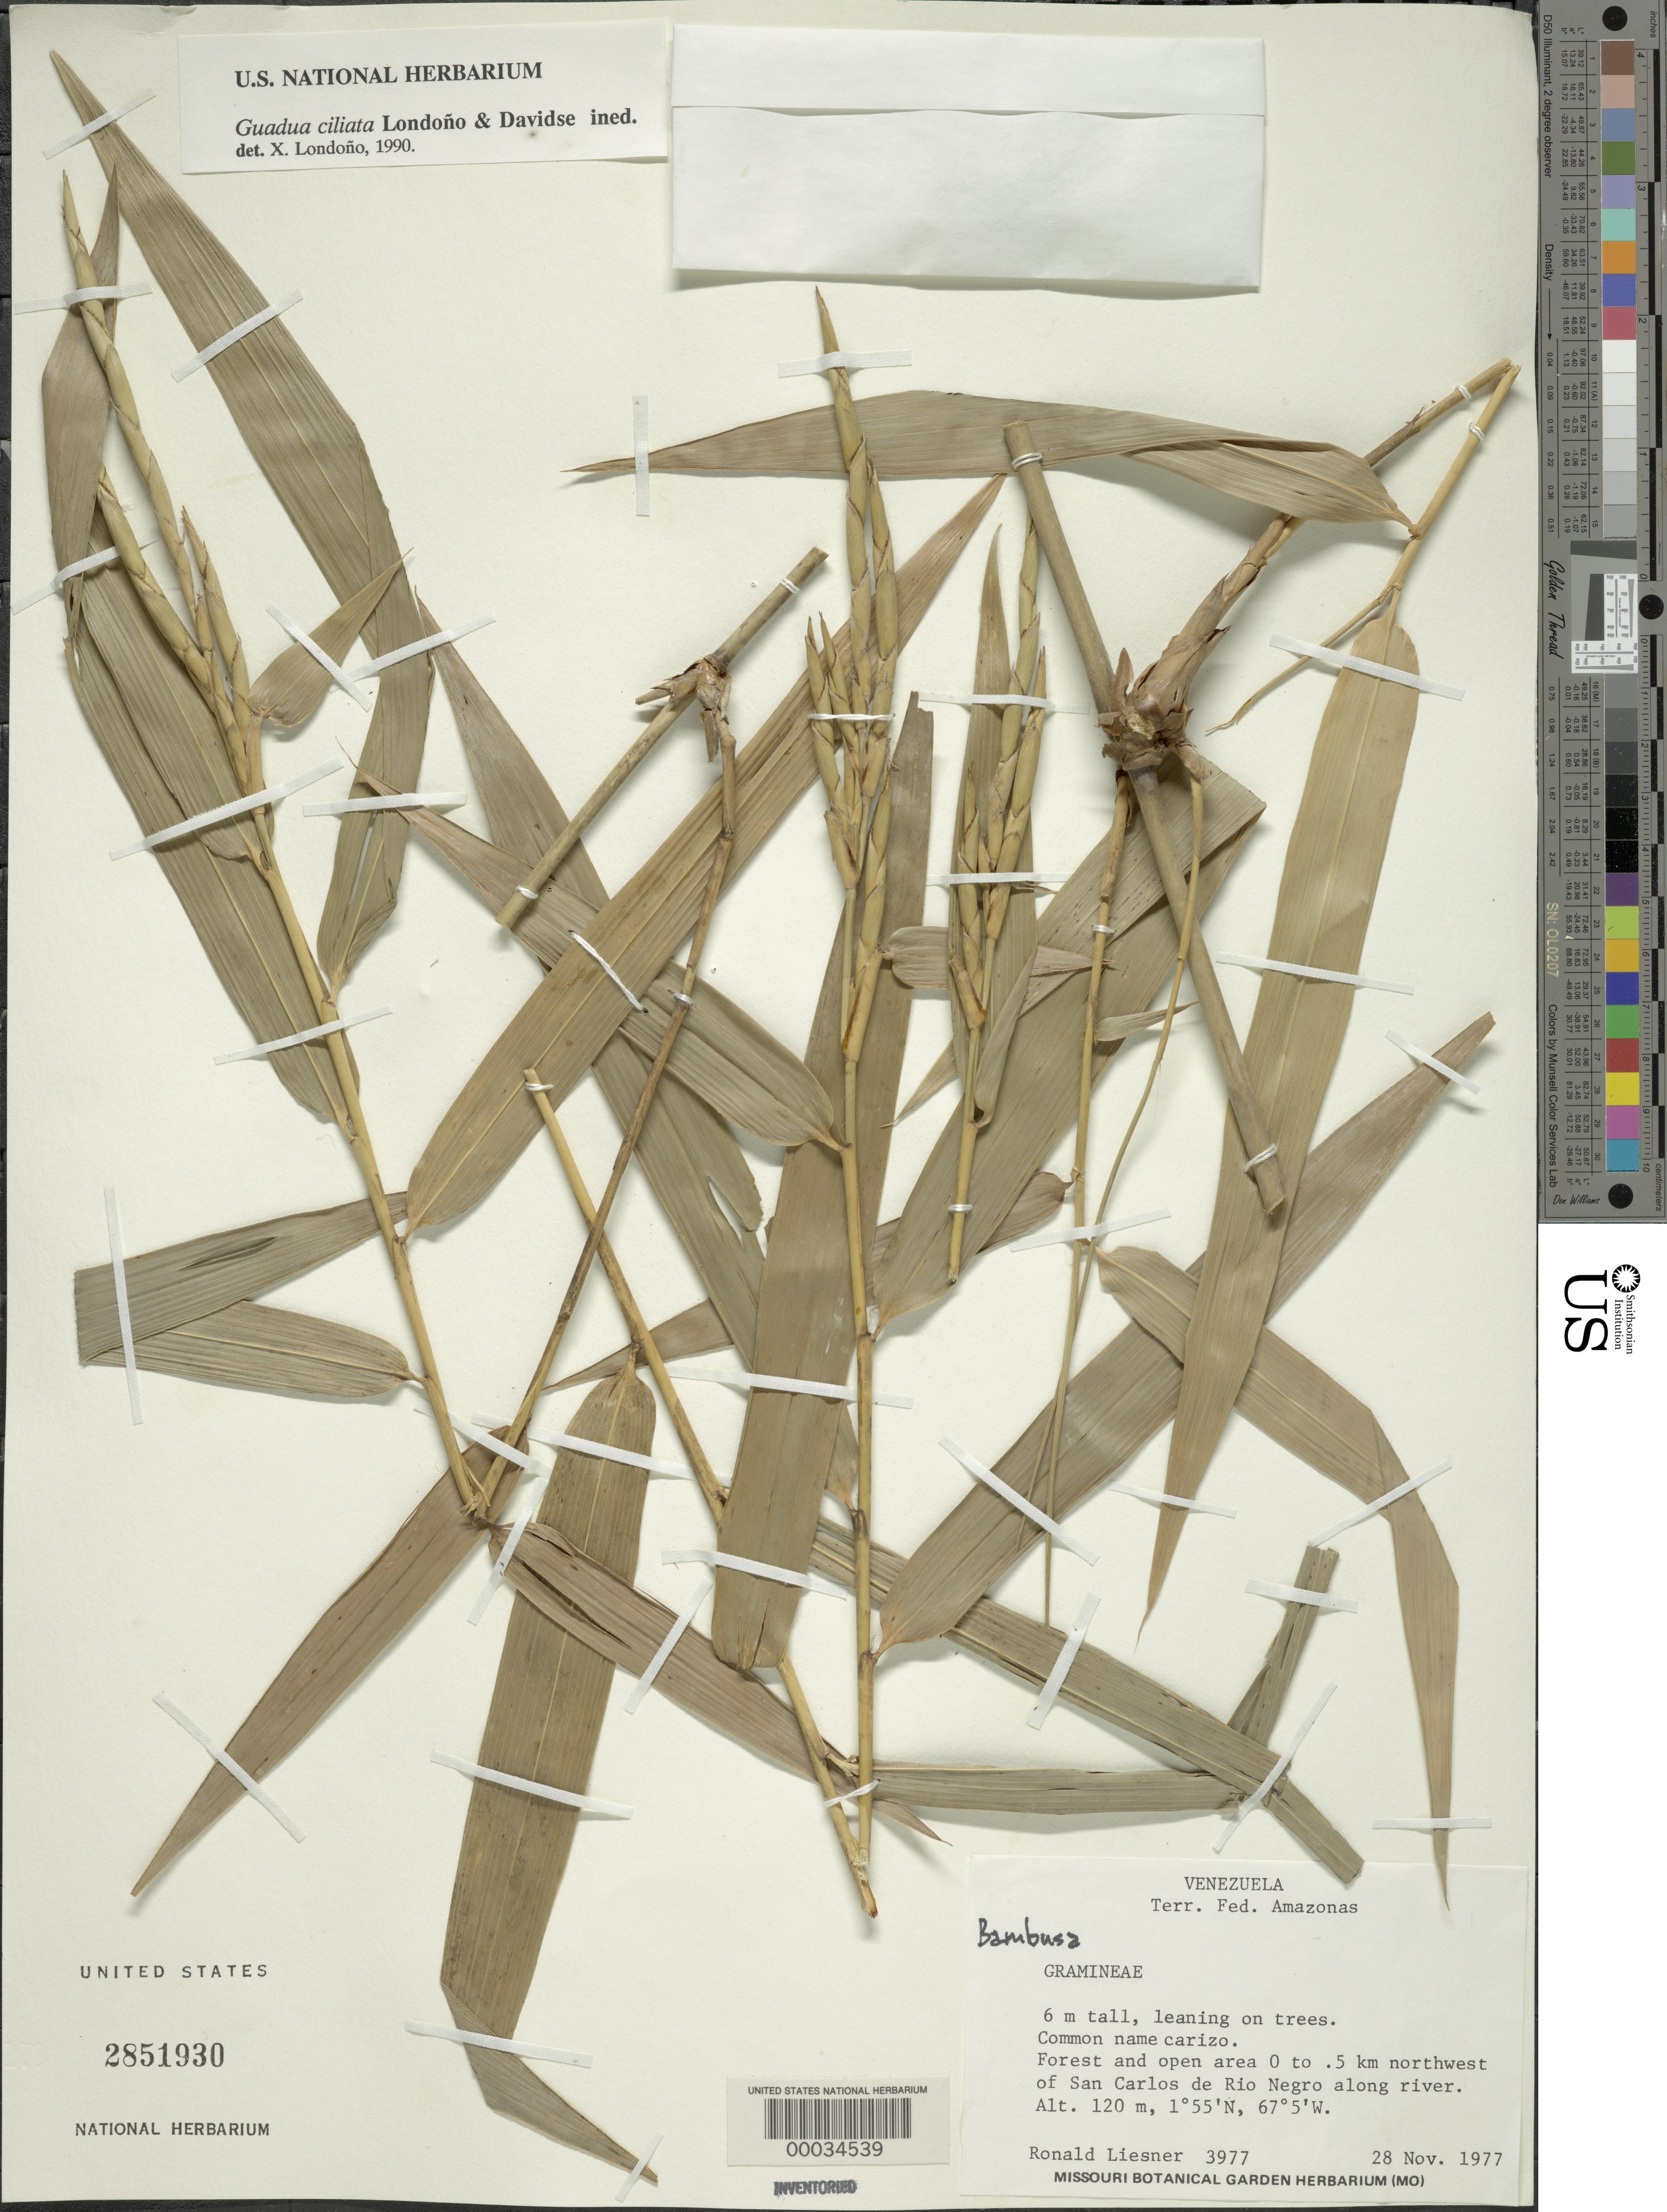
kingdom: Plantae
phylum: Tracheophyta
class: Liliopsida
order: Poales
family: Poaceae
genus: Guadua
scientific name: Guadua ciliata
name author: Londoño & Davidse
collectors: R. L. Liesner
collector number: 3977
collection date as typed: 28 Nov 1977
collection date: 1977-11-28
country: Venezuela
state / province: Amazonas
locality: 0 km to 0.5 km NW of San Carlos de Rio Negro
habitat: Along river; forest and open area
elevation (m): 120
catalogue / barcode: US 2851930